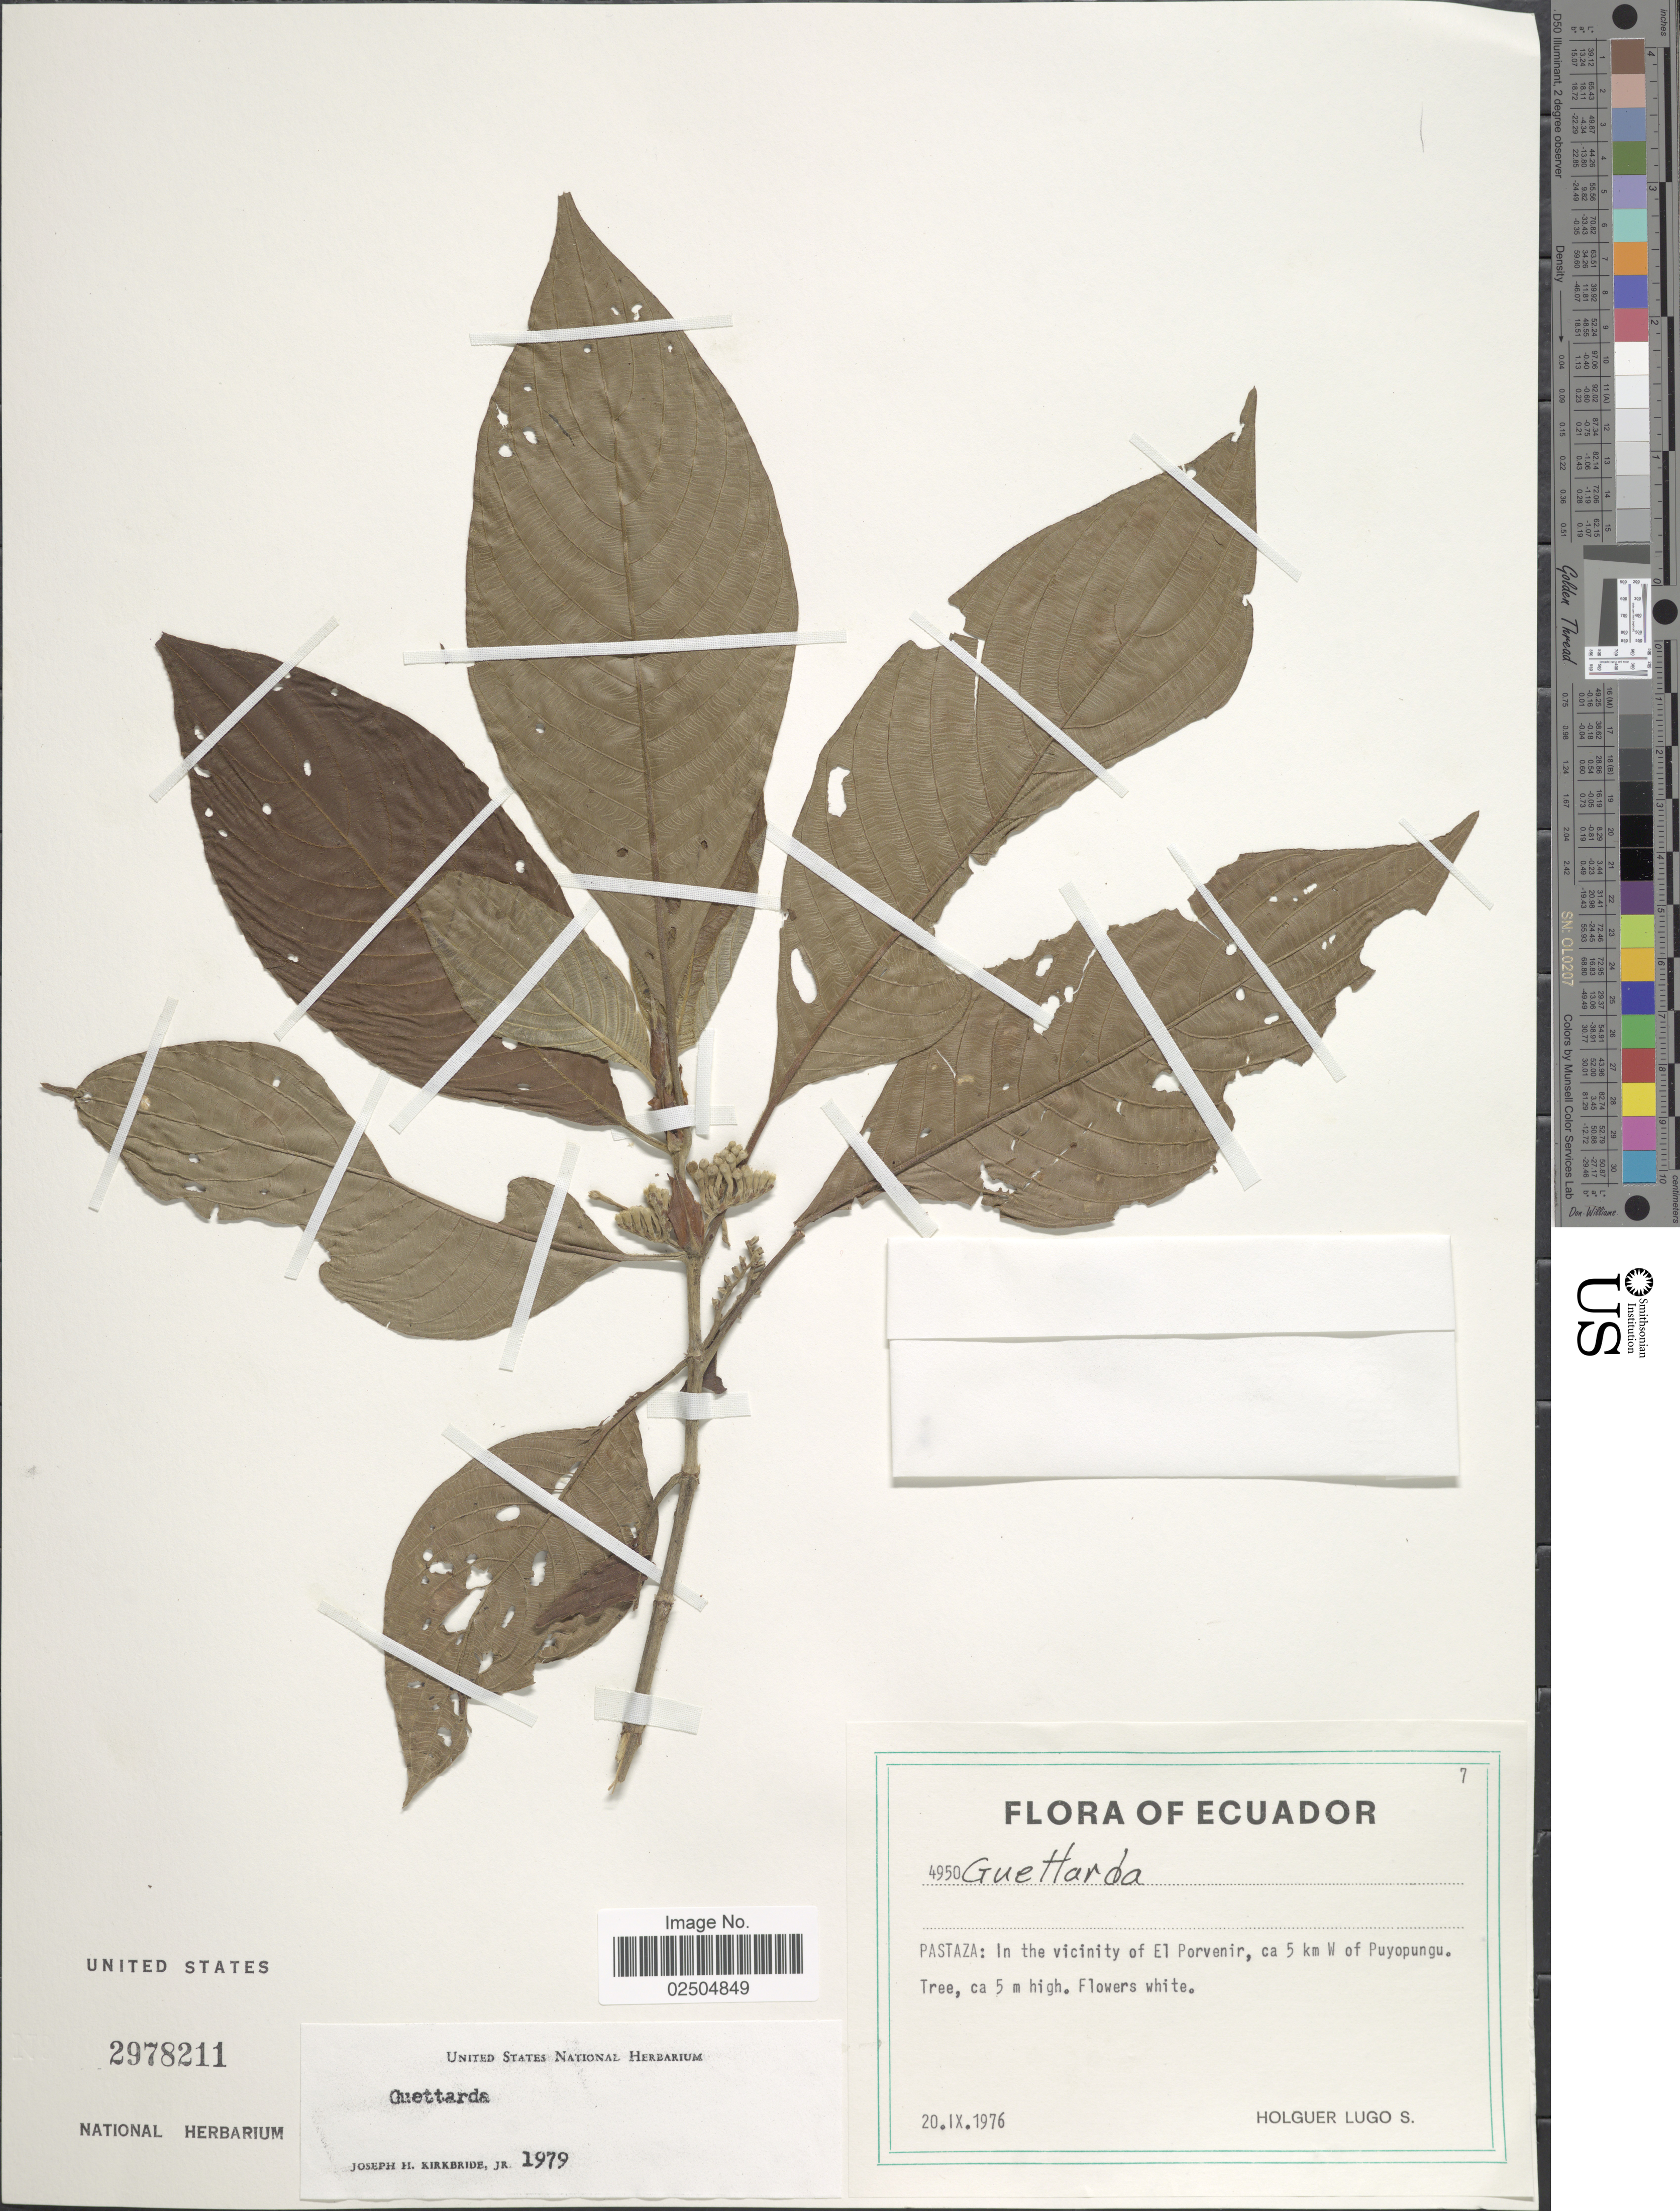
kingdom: Plantae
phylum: Tracheophyta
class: Magnoliopsida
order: Gentianales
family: Rubiaceae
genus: Guettarda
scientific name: Guettarda sp.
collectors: H. Lugo S.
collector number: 4950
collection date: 1976-09-20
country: Ecuador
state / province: Pastaza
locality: Pastaza: In the vicinity of El Porvenir, 5 km W of Puyopungo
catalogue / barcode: US 2978211